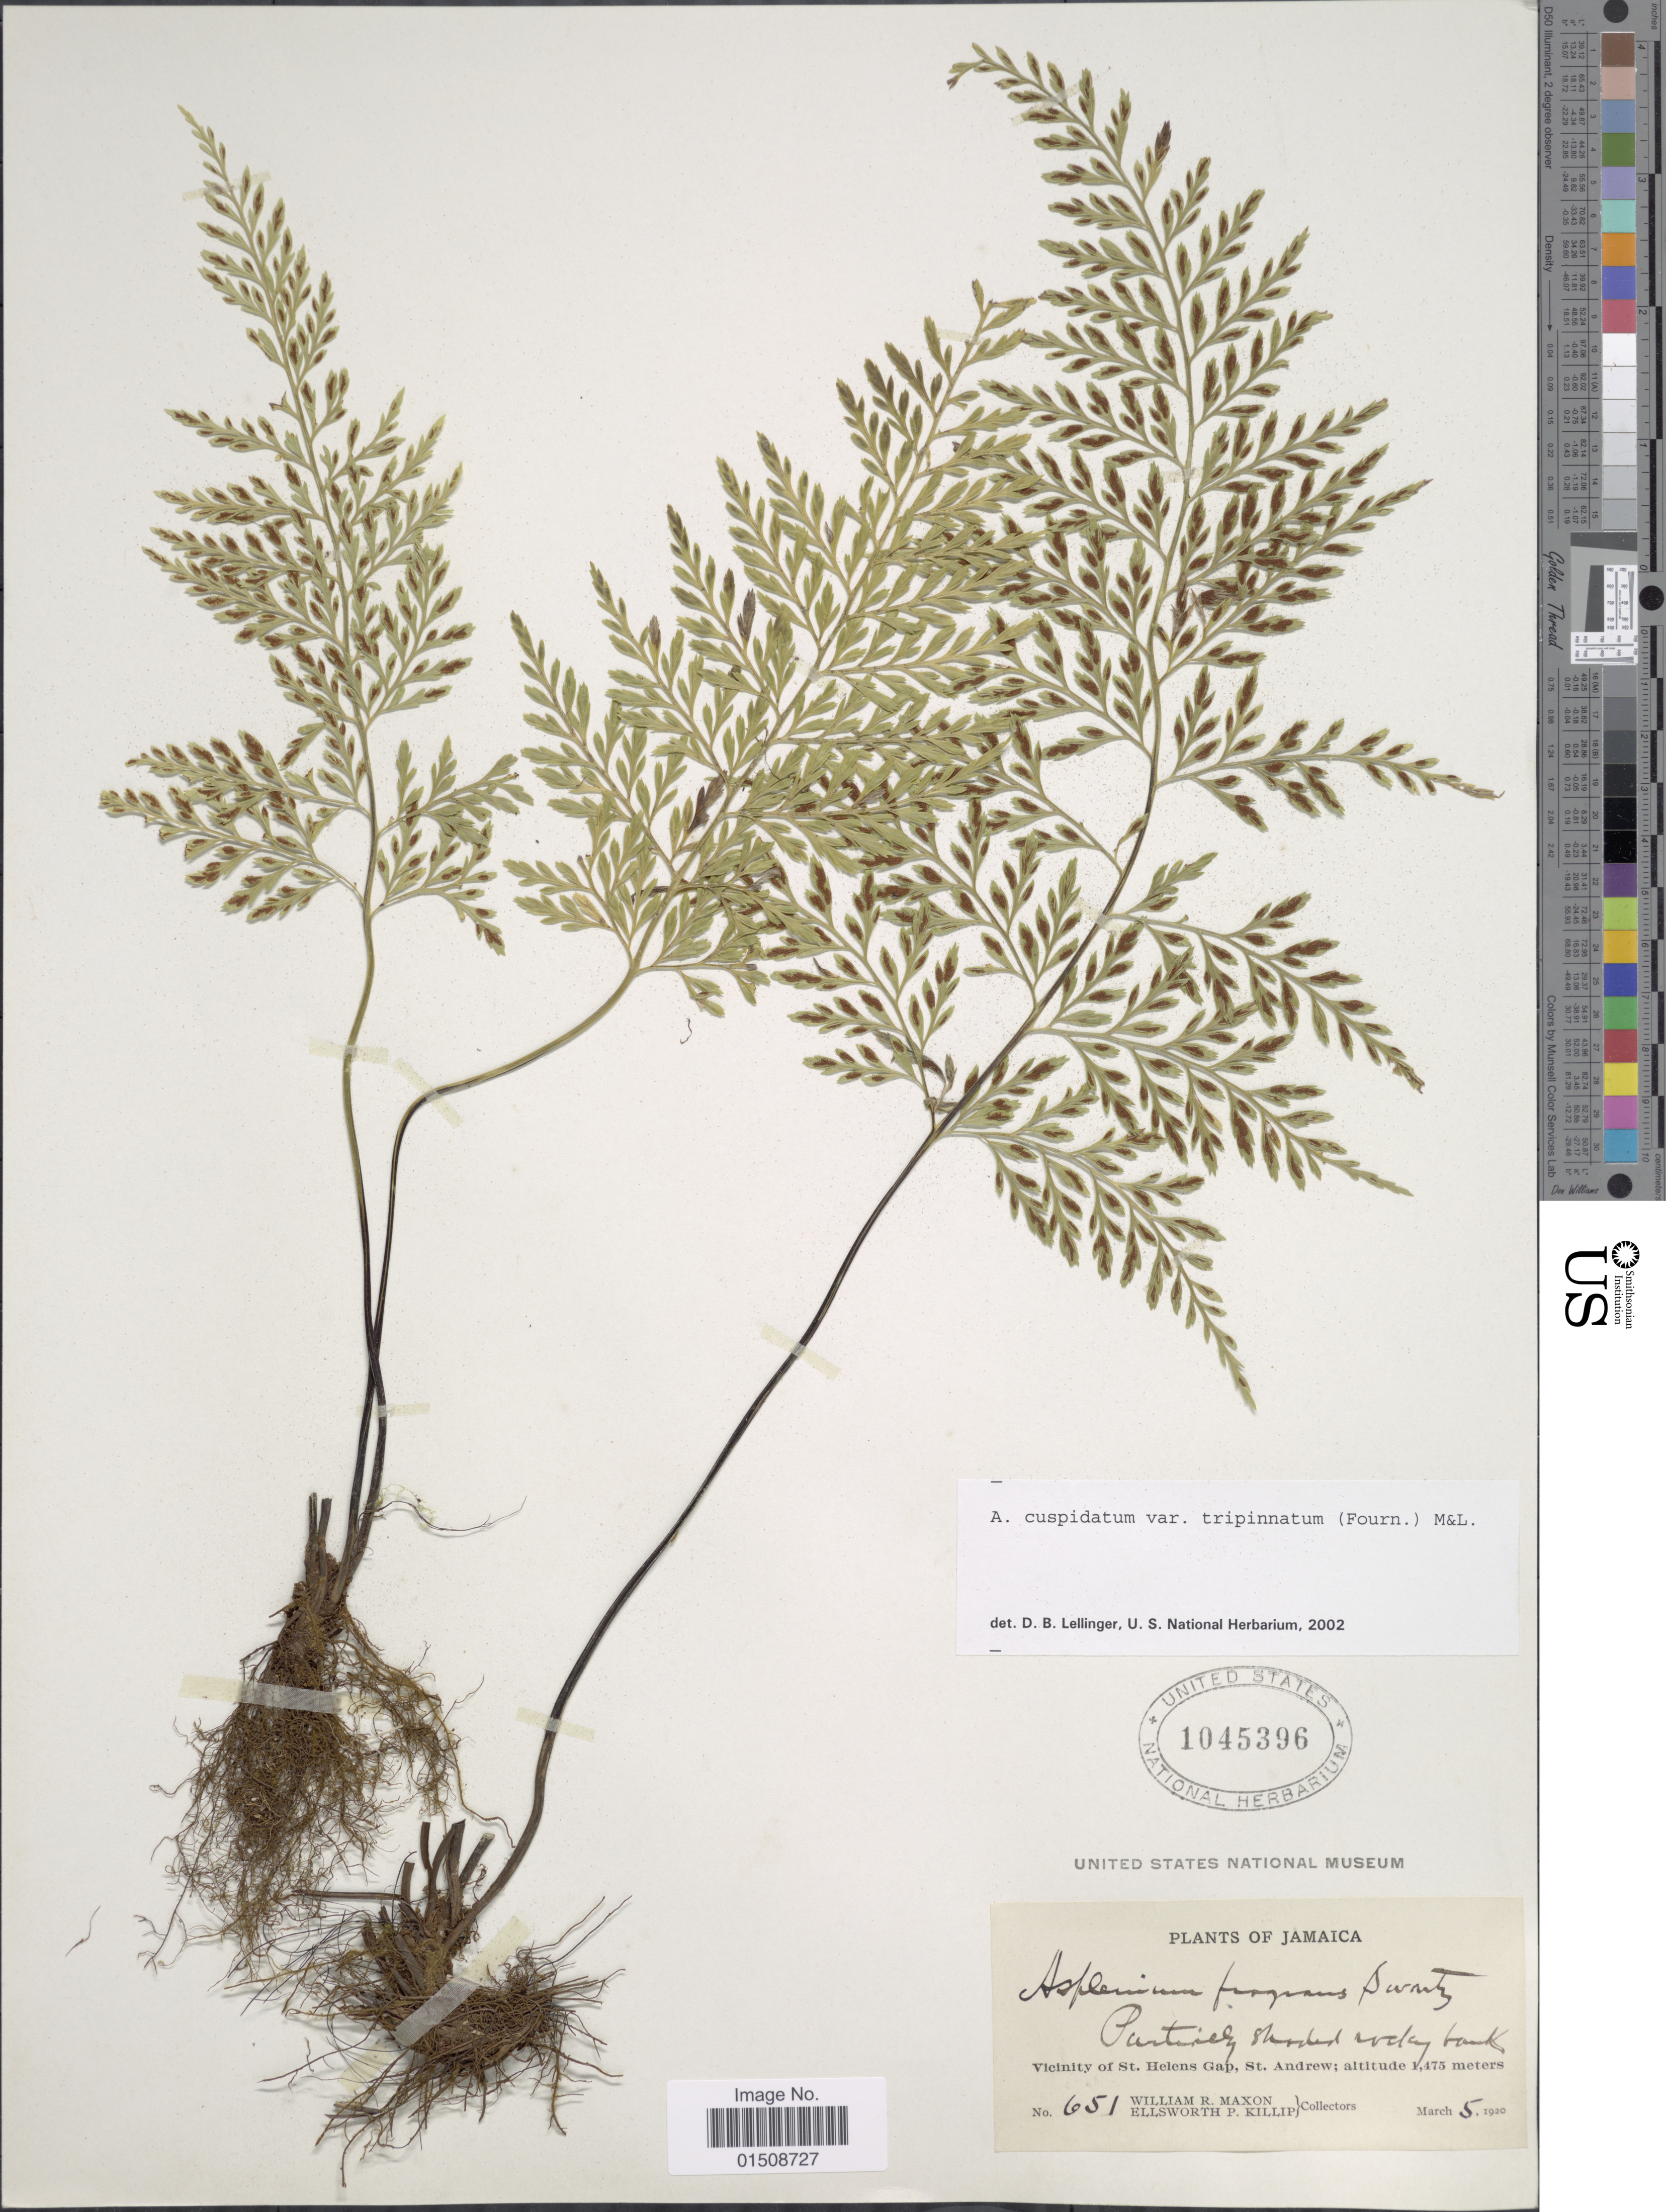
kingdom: Plantae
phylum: Tracheophyta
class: Polypodiopsida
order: Polypodiales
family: Aspleniaceae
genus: Asplenium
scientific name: Asplenium cuspidatum var. tripinnatum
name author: (E. Fourn.) C.V. Morton & Lellinger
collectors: W. R. Maxon & E. P. Killip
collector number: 651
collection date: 1920-03-05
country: Jamaica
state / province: Saint Andrew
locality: Vicinity of St, Helens Gap, St. Andrew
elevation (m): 1475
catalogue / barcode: US 1045396